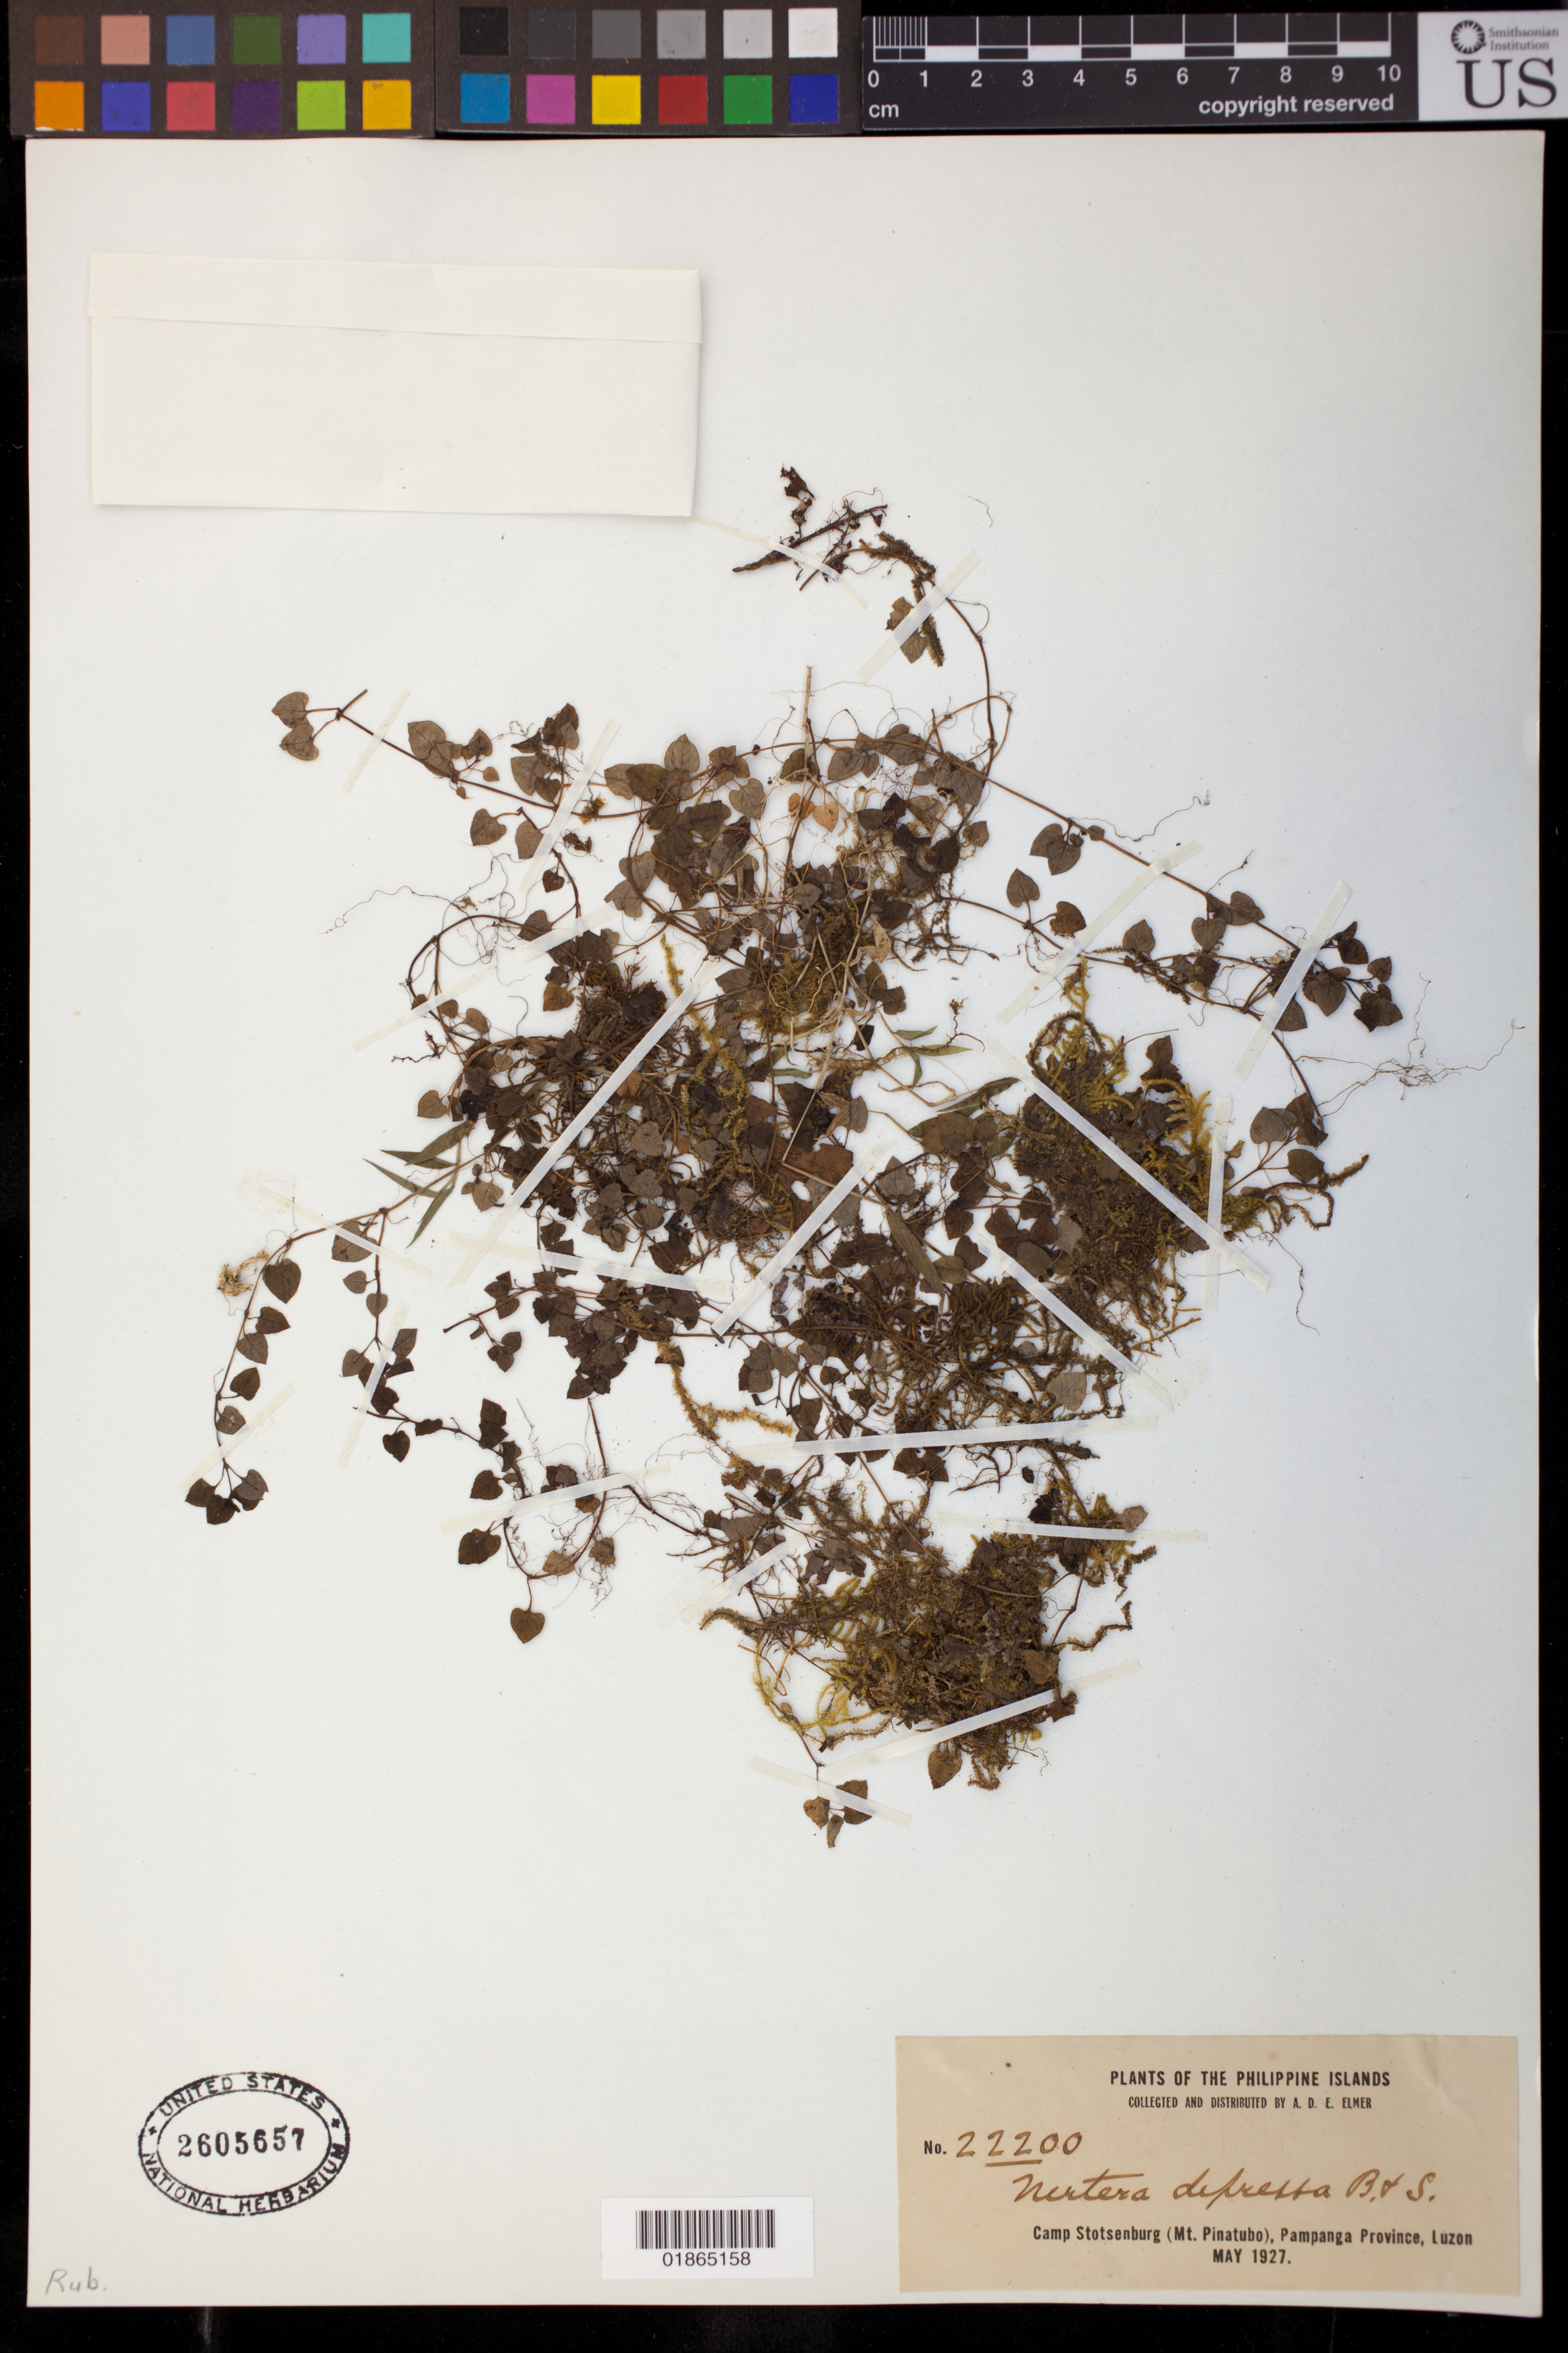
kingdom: Plantae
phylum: Tracheophyta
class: Magnoliopsida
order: Gentianales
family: Rubiaceae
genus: Nertera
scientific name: Nertera depressa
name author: Banks & Sol. ex Gaertn.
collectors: A. D. E. Elmer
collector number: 22200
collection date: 1927-05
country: Philippines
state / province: Central Luzon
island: Luzon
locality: Camp Stotsenburg (Mt. Pinatubo), Pampanga Province, Luzon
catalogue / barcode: US 2605657